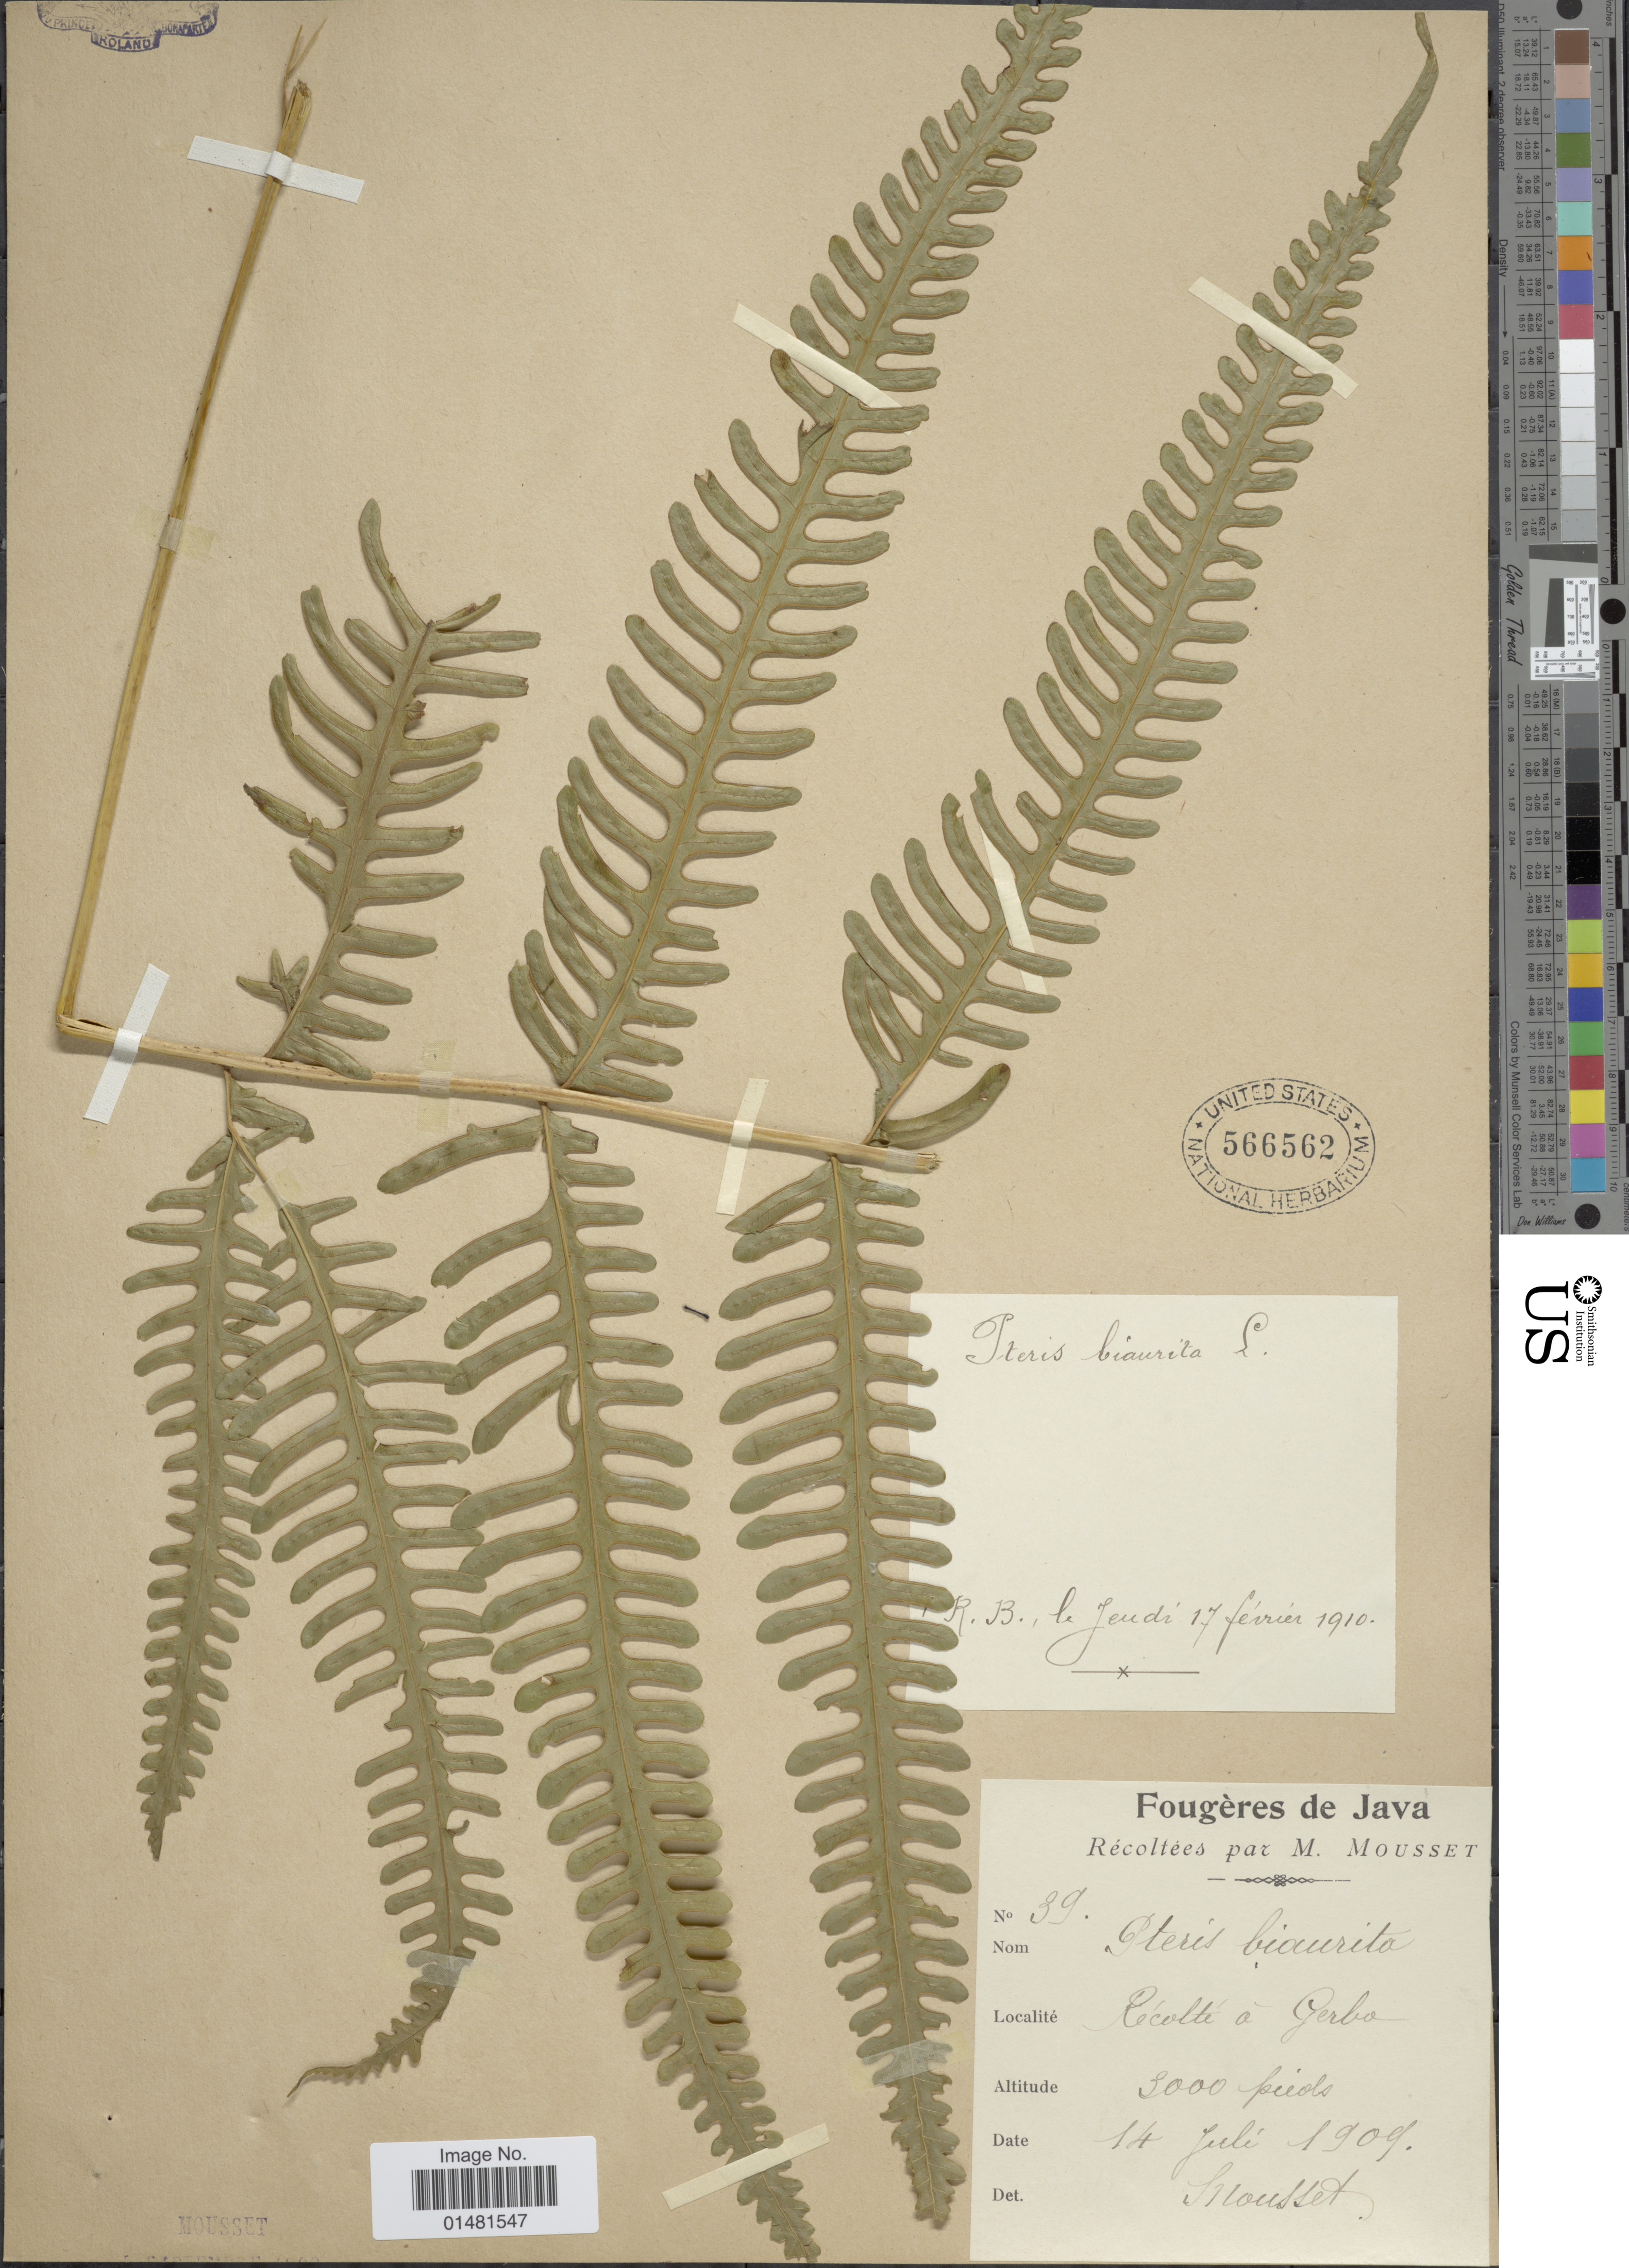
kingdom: Plantae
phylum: Tracheophyta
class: Polypodiopsida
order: Polypodiales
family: Pteridaceae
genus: Pteris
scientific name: Pteris biaurita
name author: L.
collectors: Mousset, --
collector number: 39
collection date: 1909-07-14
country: Indonesia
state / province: Java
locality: Recolté a Gerba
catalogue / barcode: US 566562